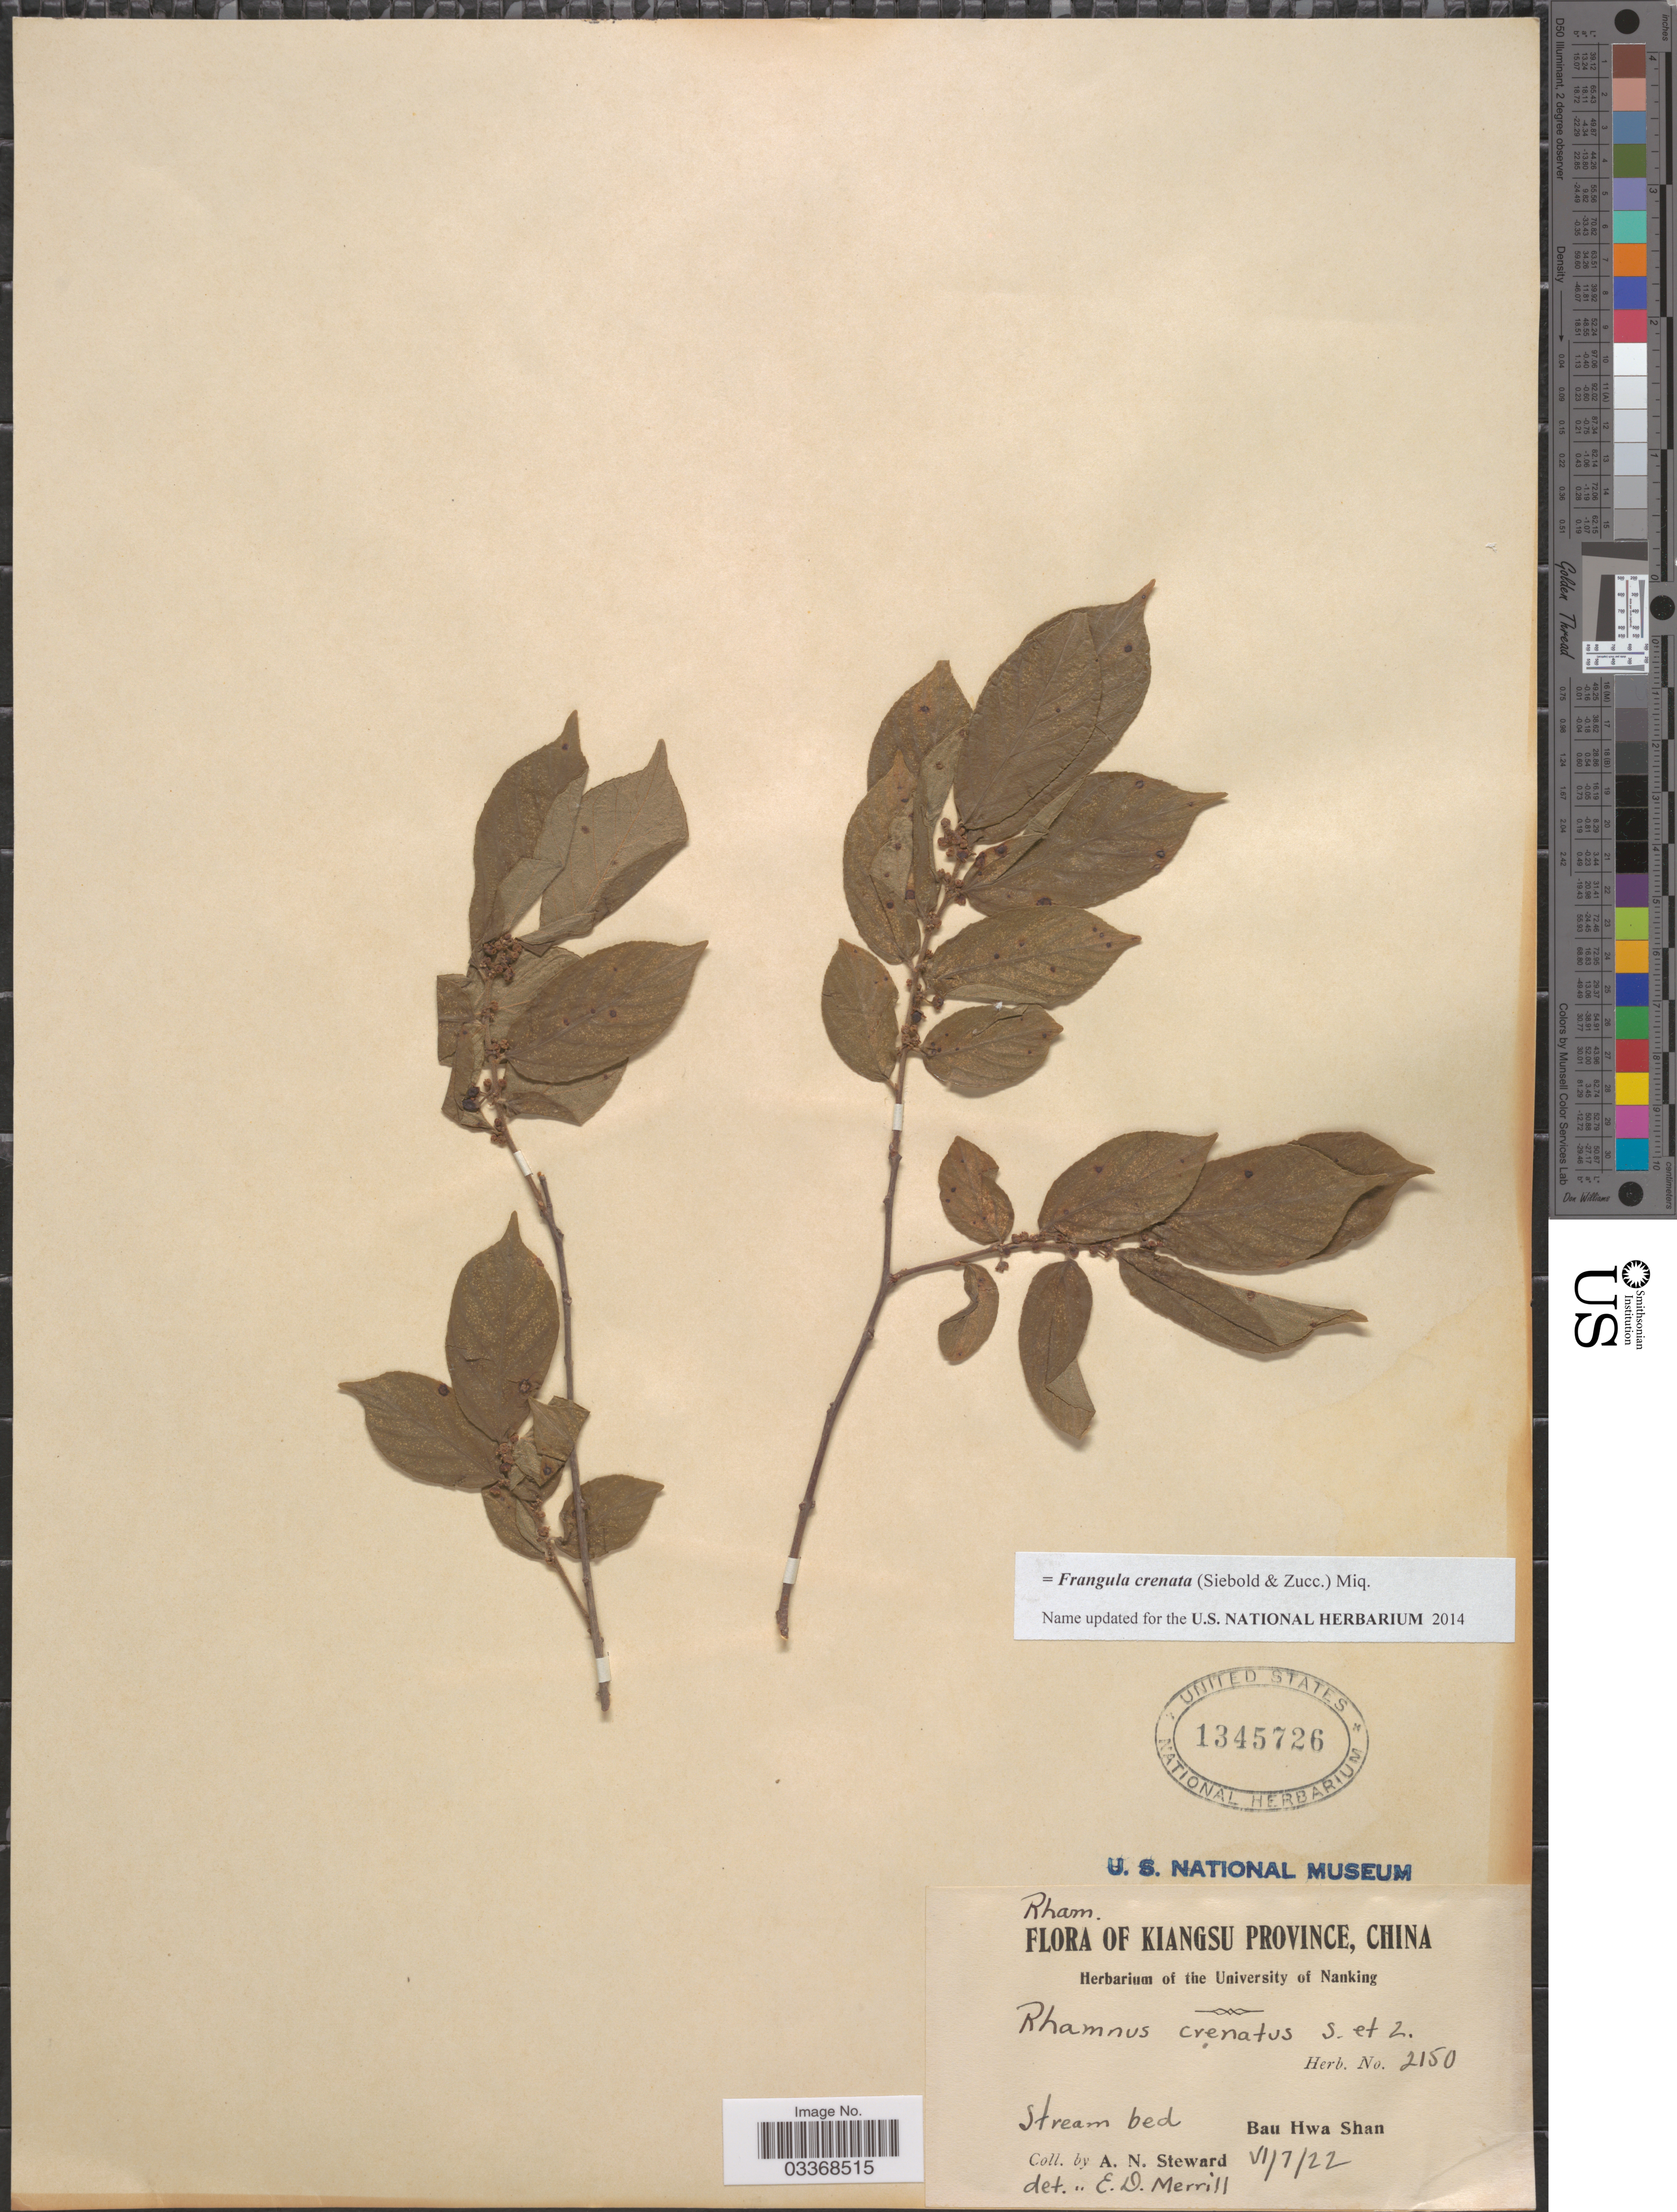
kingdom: Plantae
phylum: Tracheophyta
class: Magnoliopsida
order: Rosales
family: Rhamnaceae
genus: Frangula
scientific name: Frangula crenata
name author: (Siebold & Zucc.) Miq.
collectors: A. N. Steward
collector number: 2150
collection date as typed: Transcribed d/m/y: 7/6/22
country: China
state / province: Jiangxi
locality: Kiangsi Province. Bau Hwa Shan.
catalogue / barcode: US 1345726